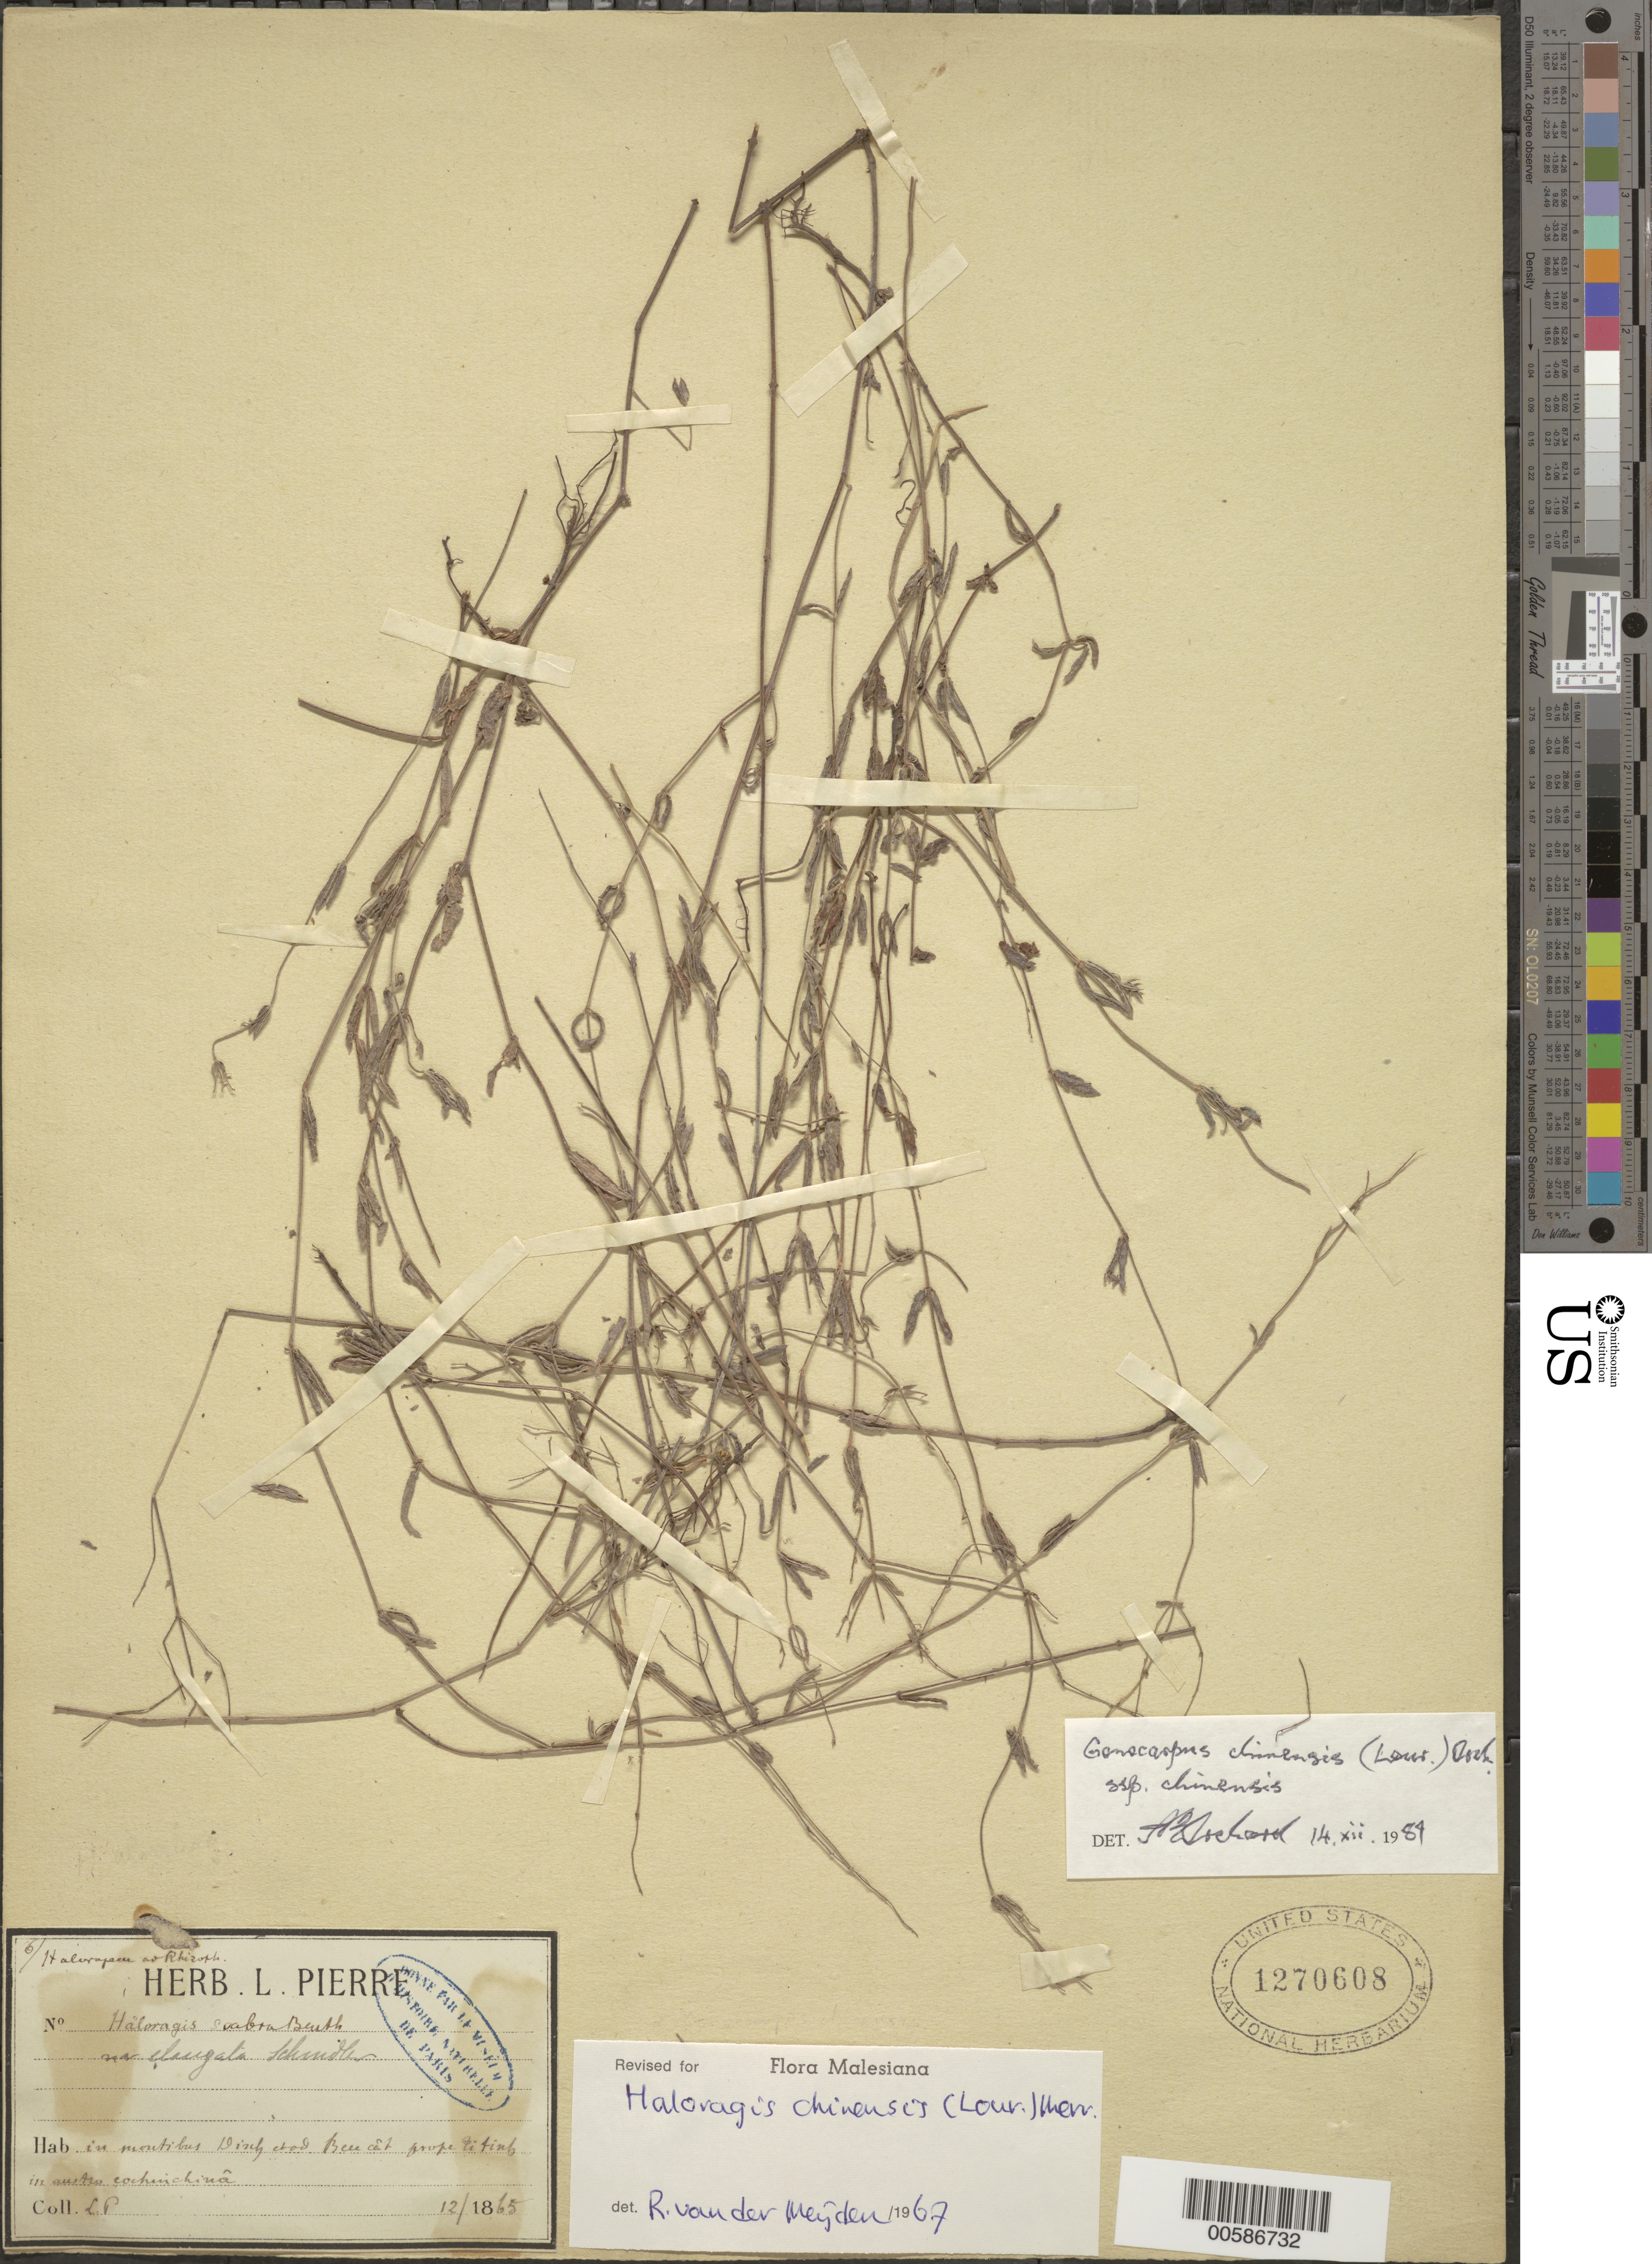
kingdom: Plantae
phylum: Tracheophyta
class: Magnoliopsida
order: Saxifragales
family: Haloragaceae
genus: Gonocarpus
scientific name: Gonocarpus chinensis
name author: (Lour.) Orchard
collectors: J. Pierre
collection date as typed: Dec 1865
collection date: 1865-12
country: Malaysia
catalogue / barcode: US 1270608